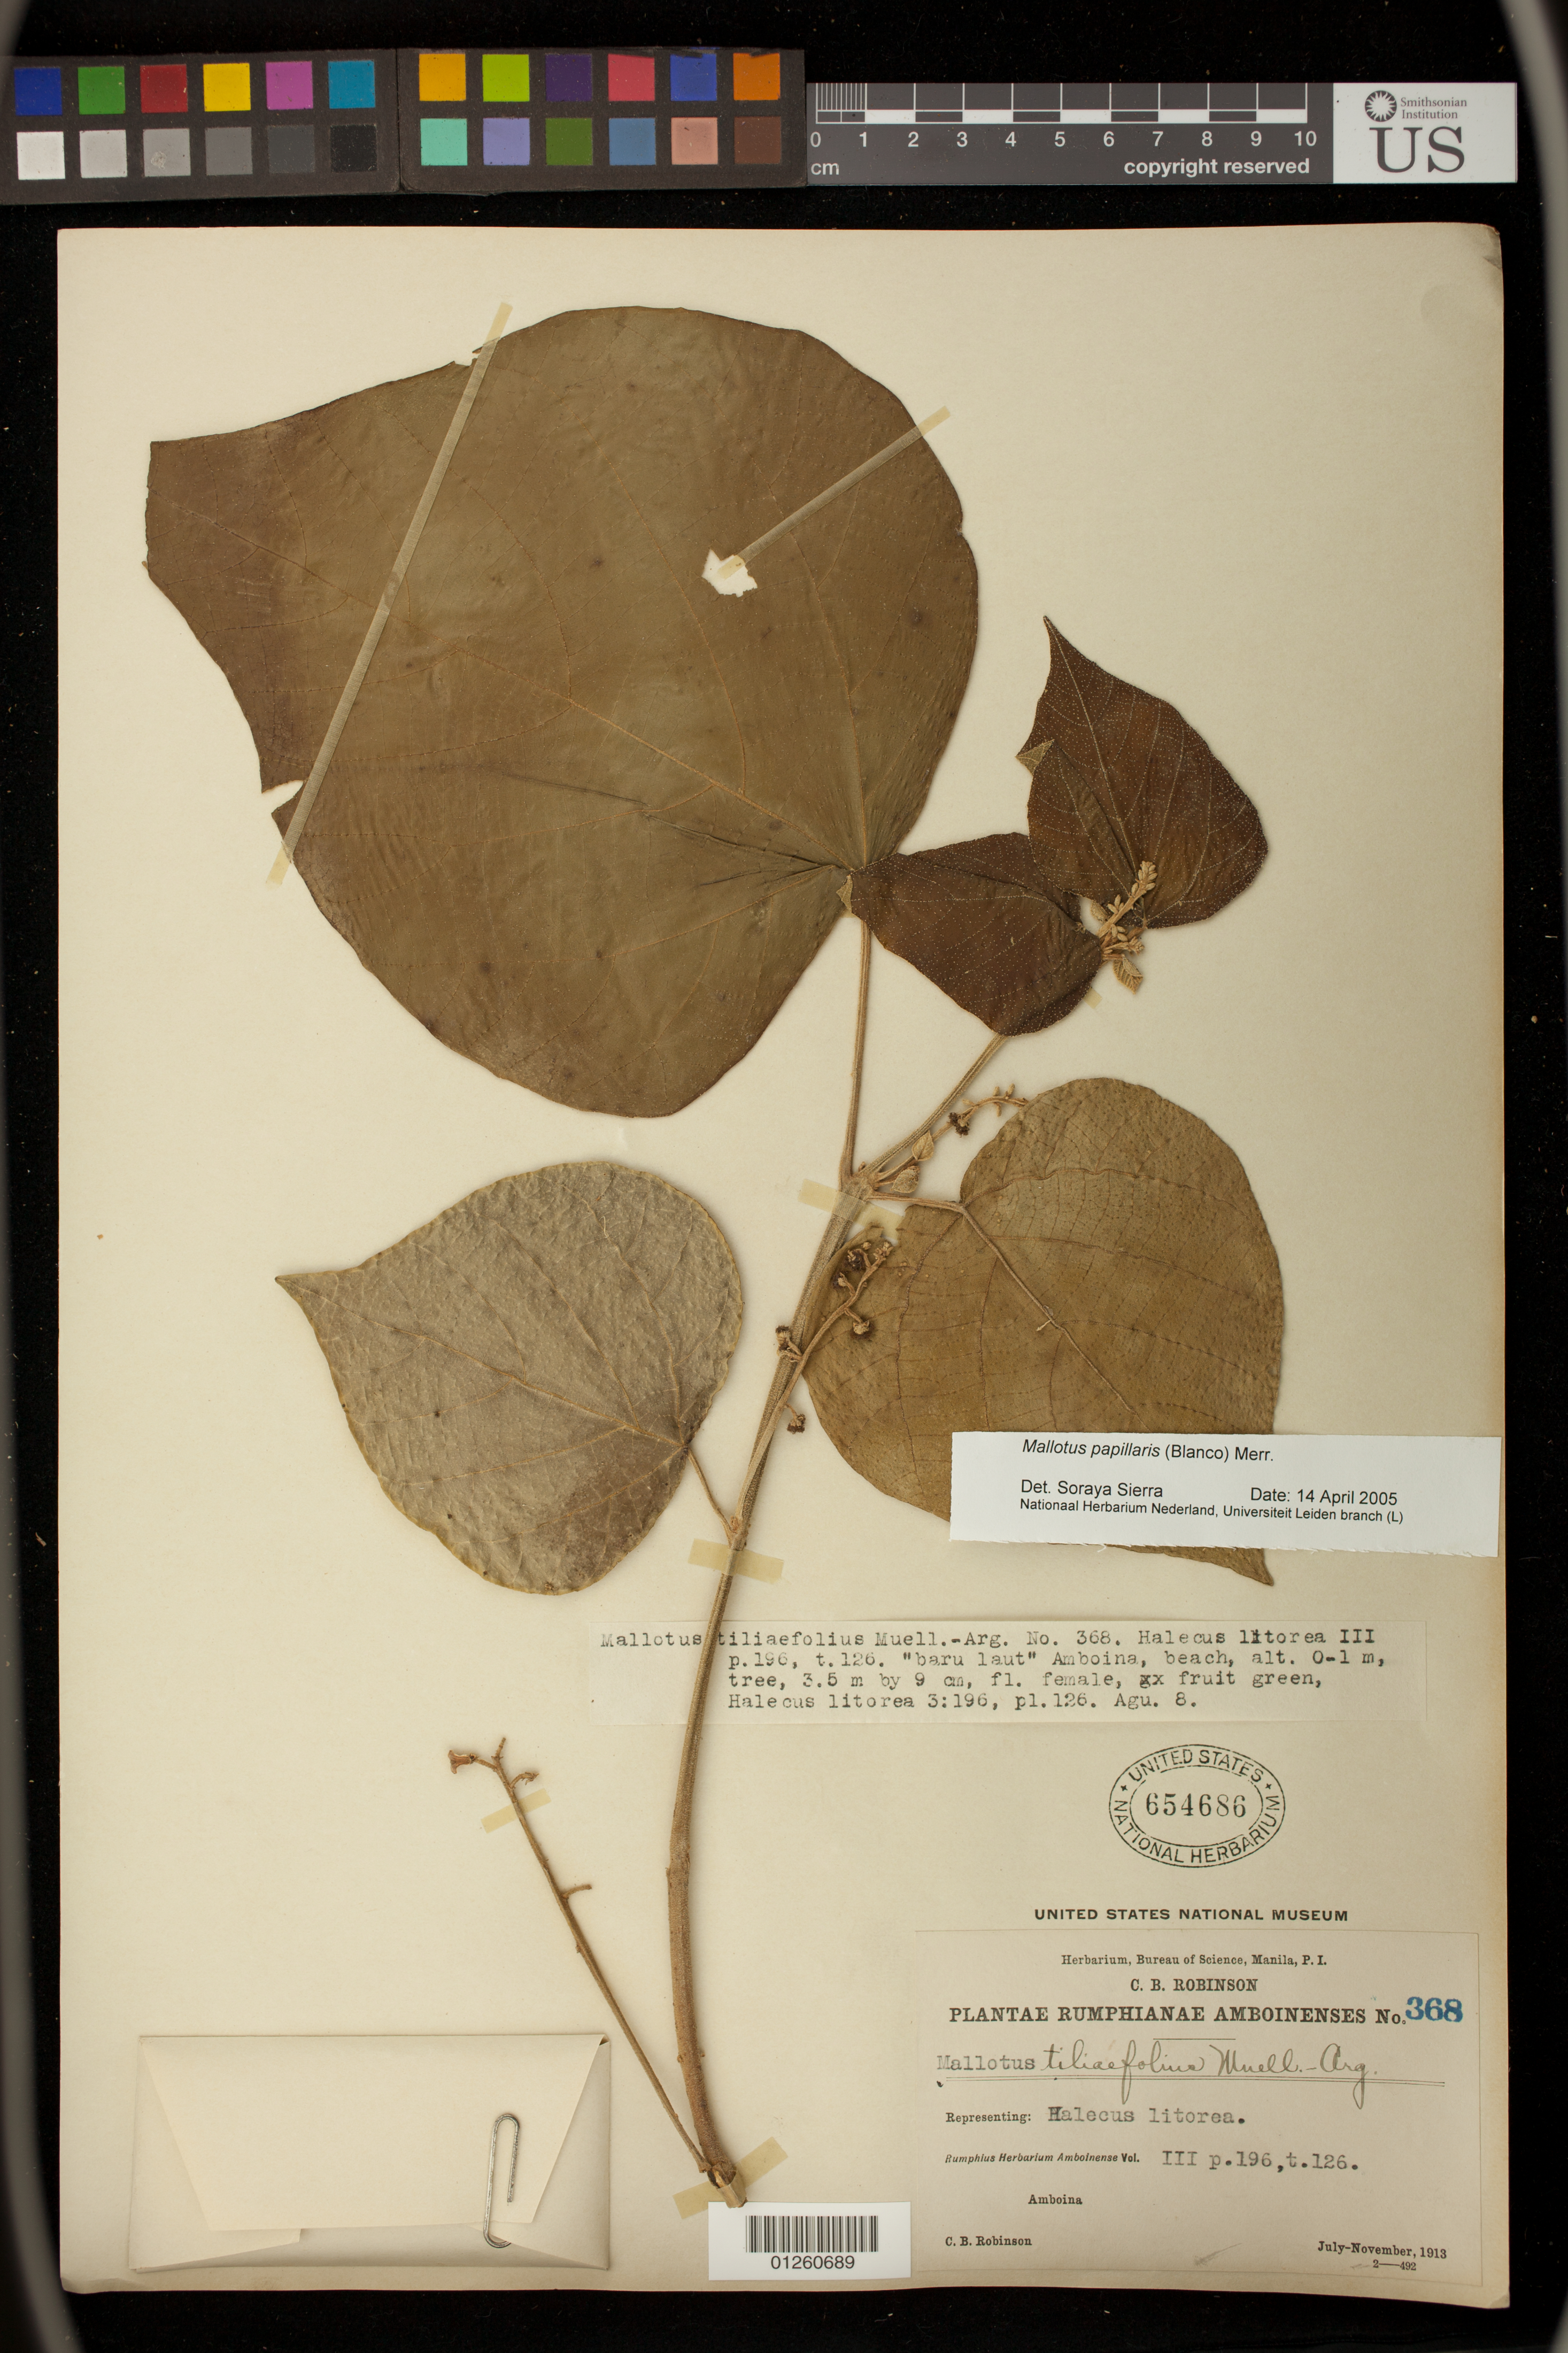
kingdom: Plantae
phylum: Tracheophyta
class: Magnoliopsida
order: Malpighiales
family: Euphorbiaceae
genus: Mallotus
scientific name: Mallotus papillaris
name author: (Blanco) Merr.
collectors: C. Robinson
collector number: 368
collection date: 1913-07-01/1913-11-30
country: Indonesia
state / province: Maluku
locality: Amboina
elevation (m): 0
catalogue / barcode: US 654686